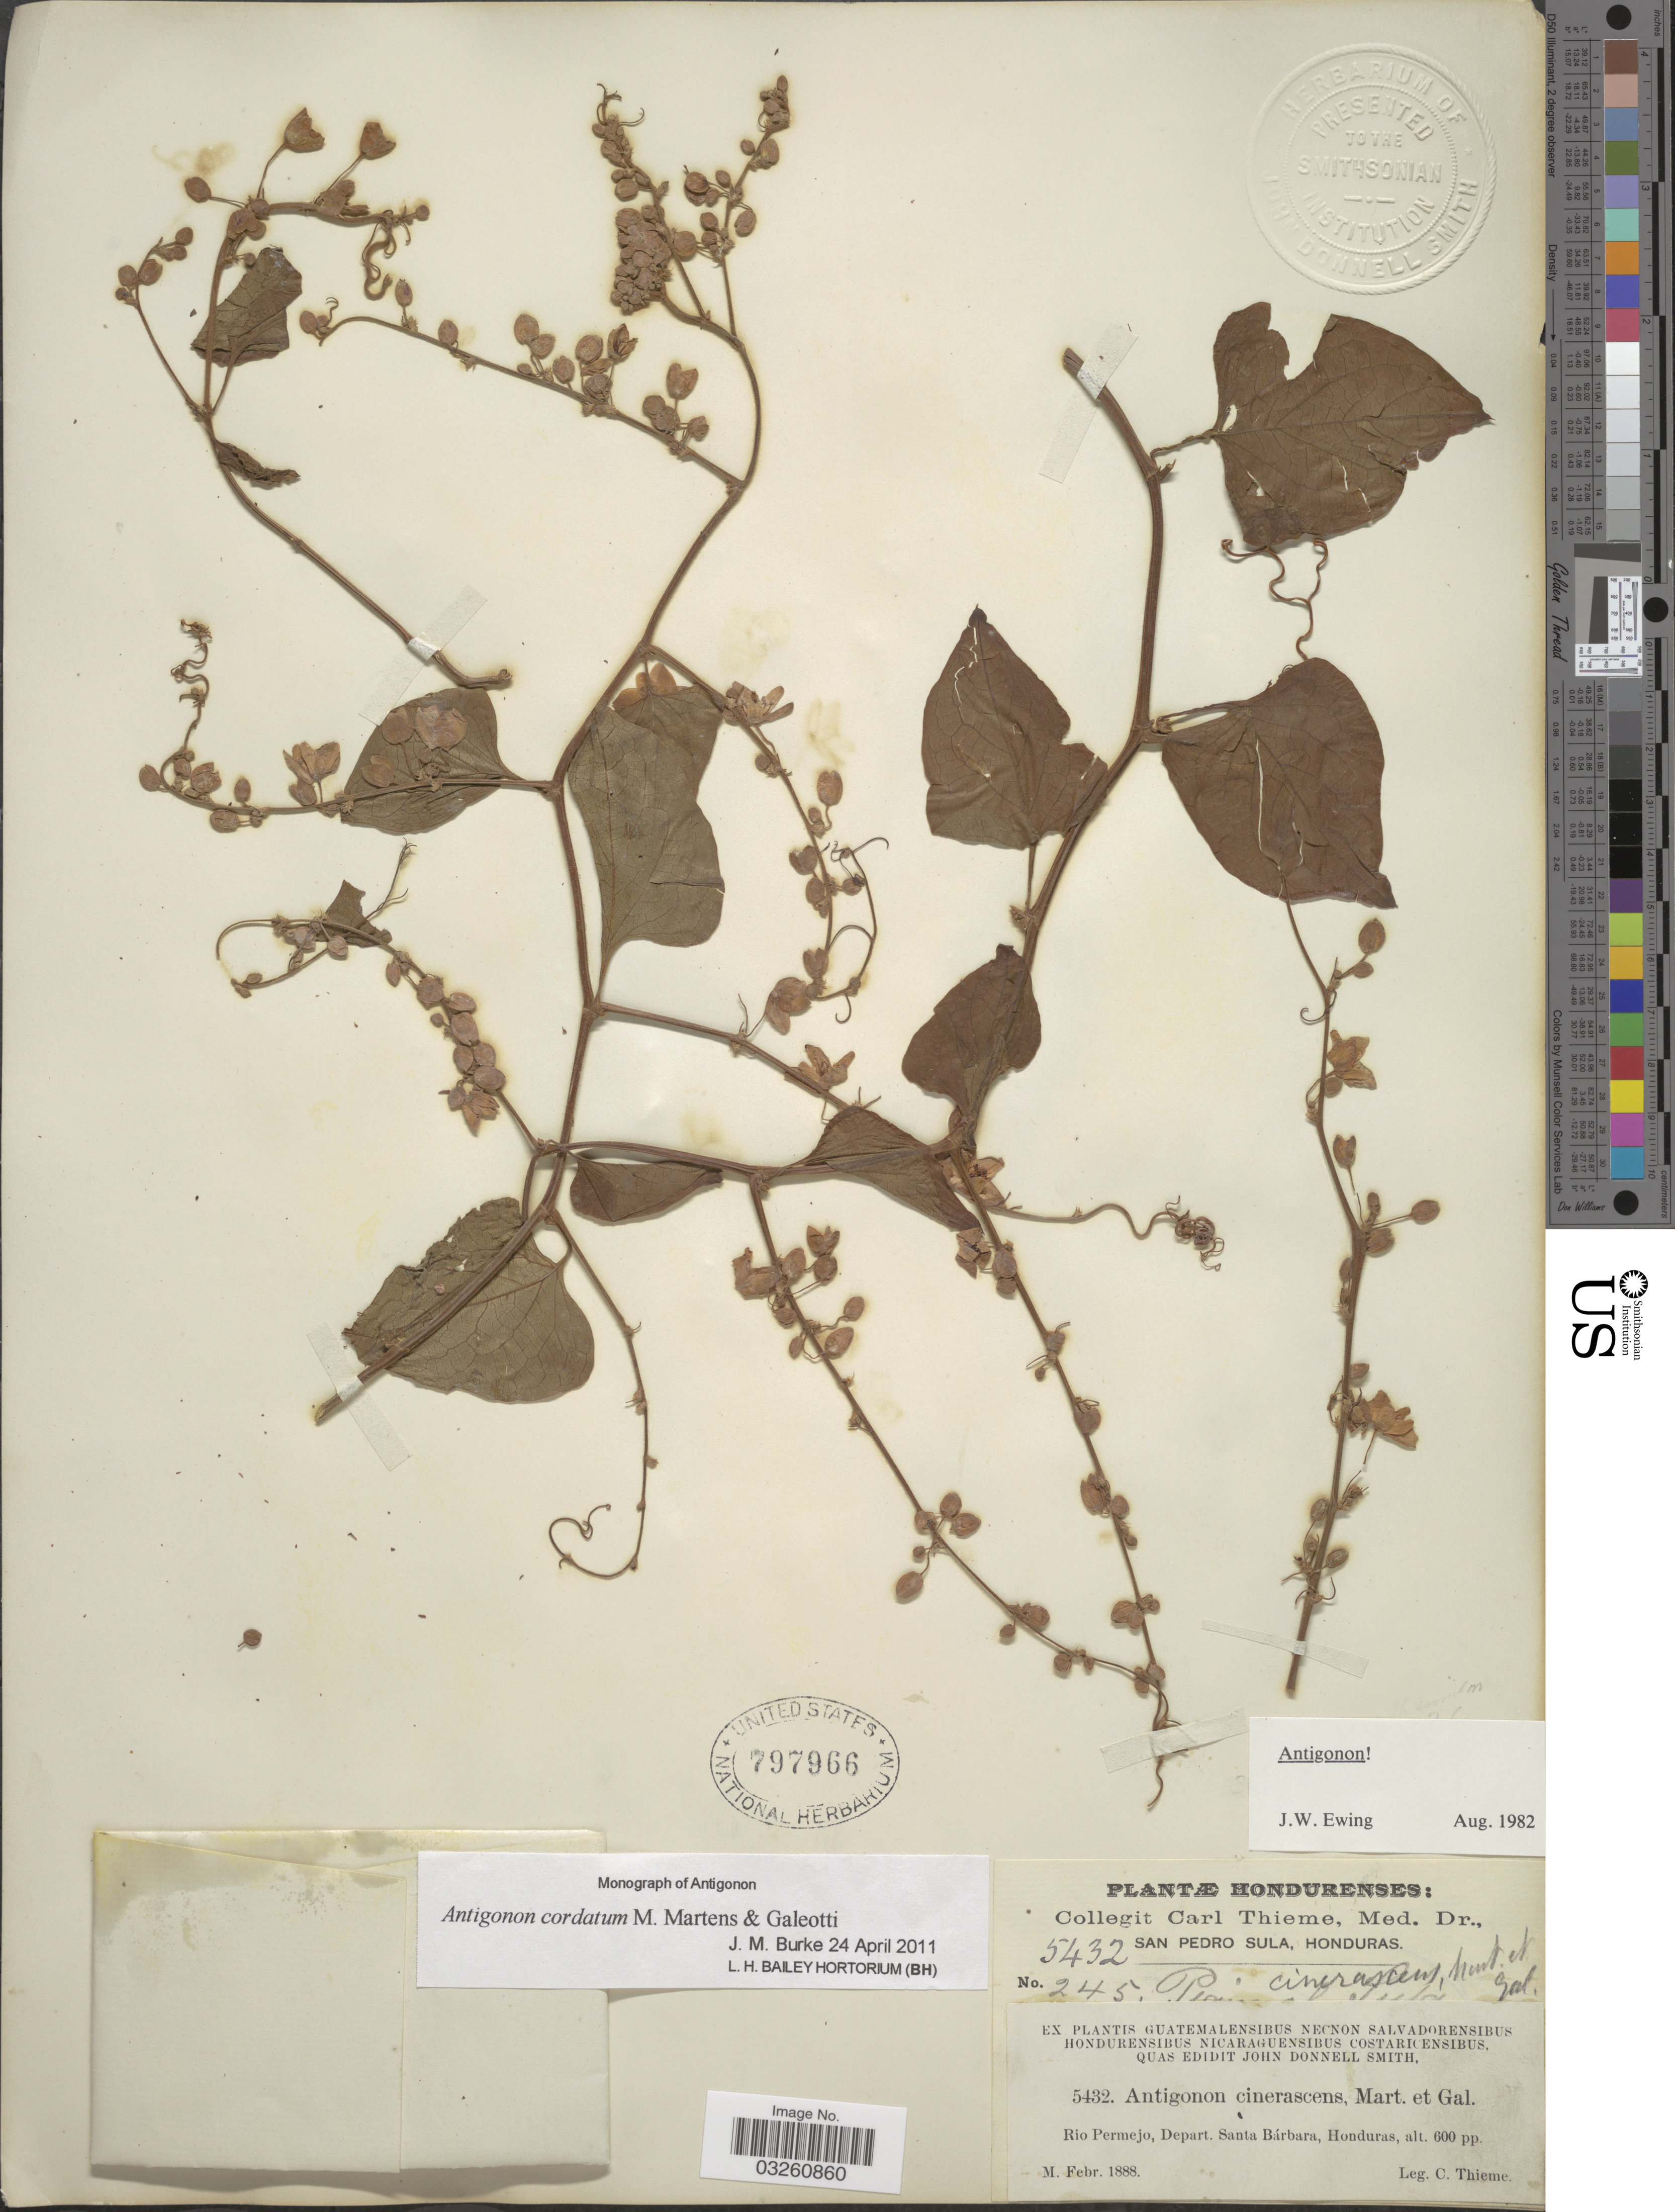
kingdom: Plantae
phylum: Tracheophyta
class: Magnoliopsida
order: Caryophyllales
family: Polygonaceae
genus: Antigonon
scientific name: Antigonon cordatum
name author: M. Martens & Galeotti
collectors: C. Thieme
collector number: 5432/245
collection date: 1888-02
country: Honduras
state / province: Santa Bárbara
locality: Rio Permejo, Depart. Santa Bárbara.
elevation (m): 183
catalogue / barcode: US 797966